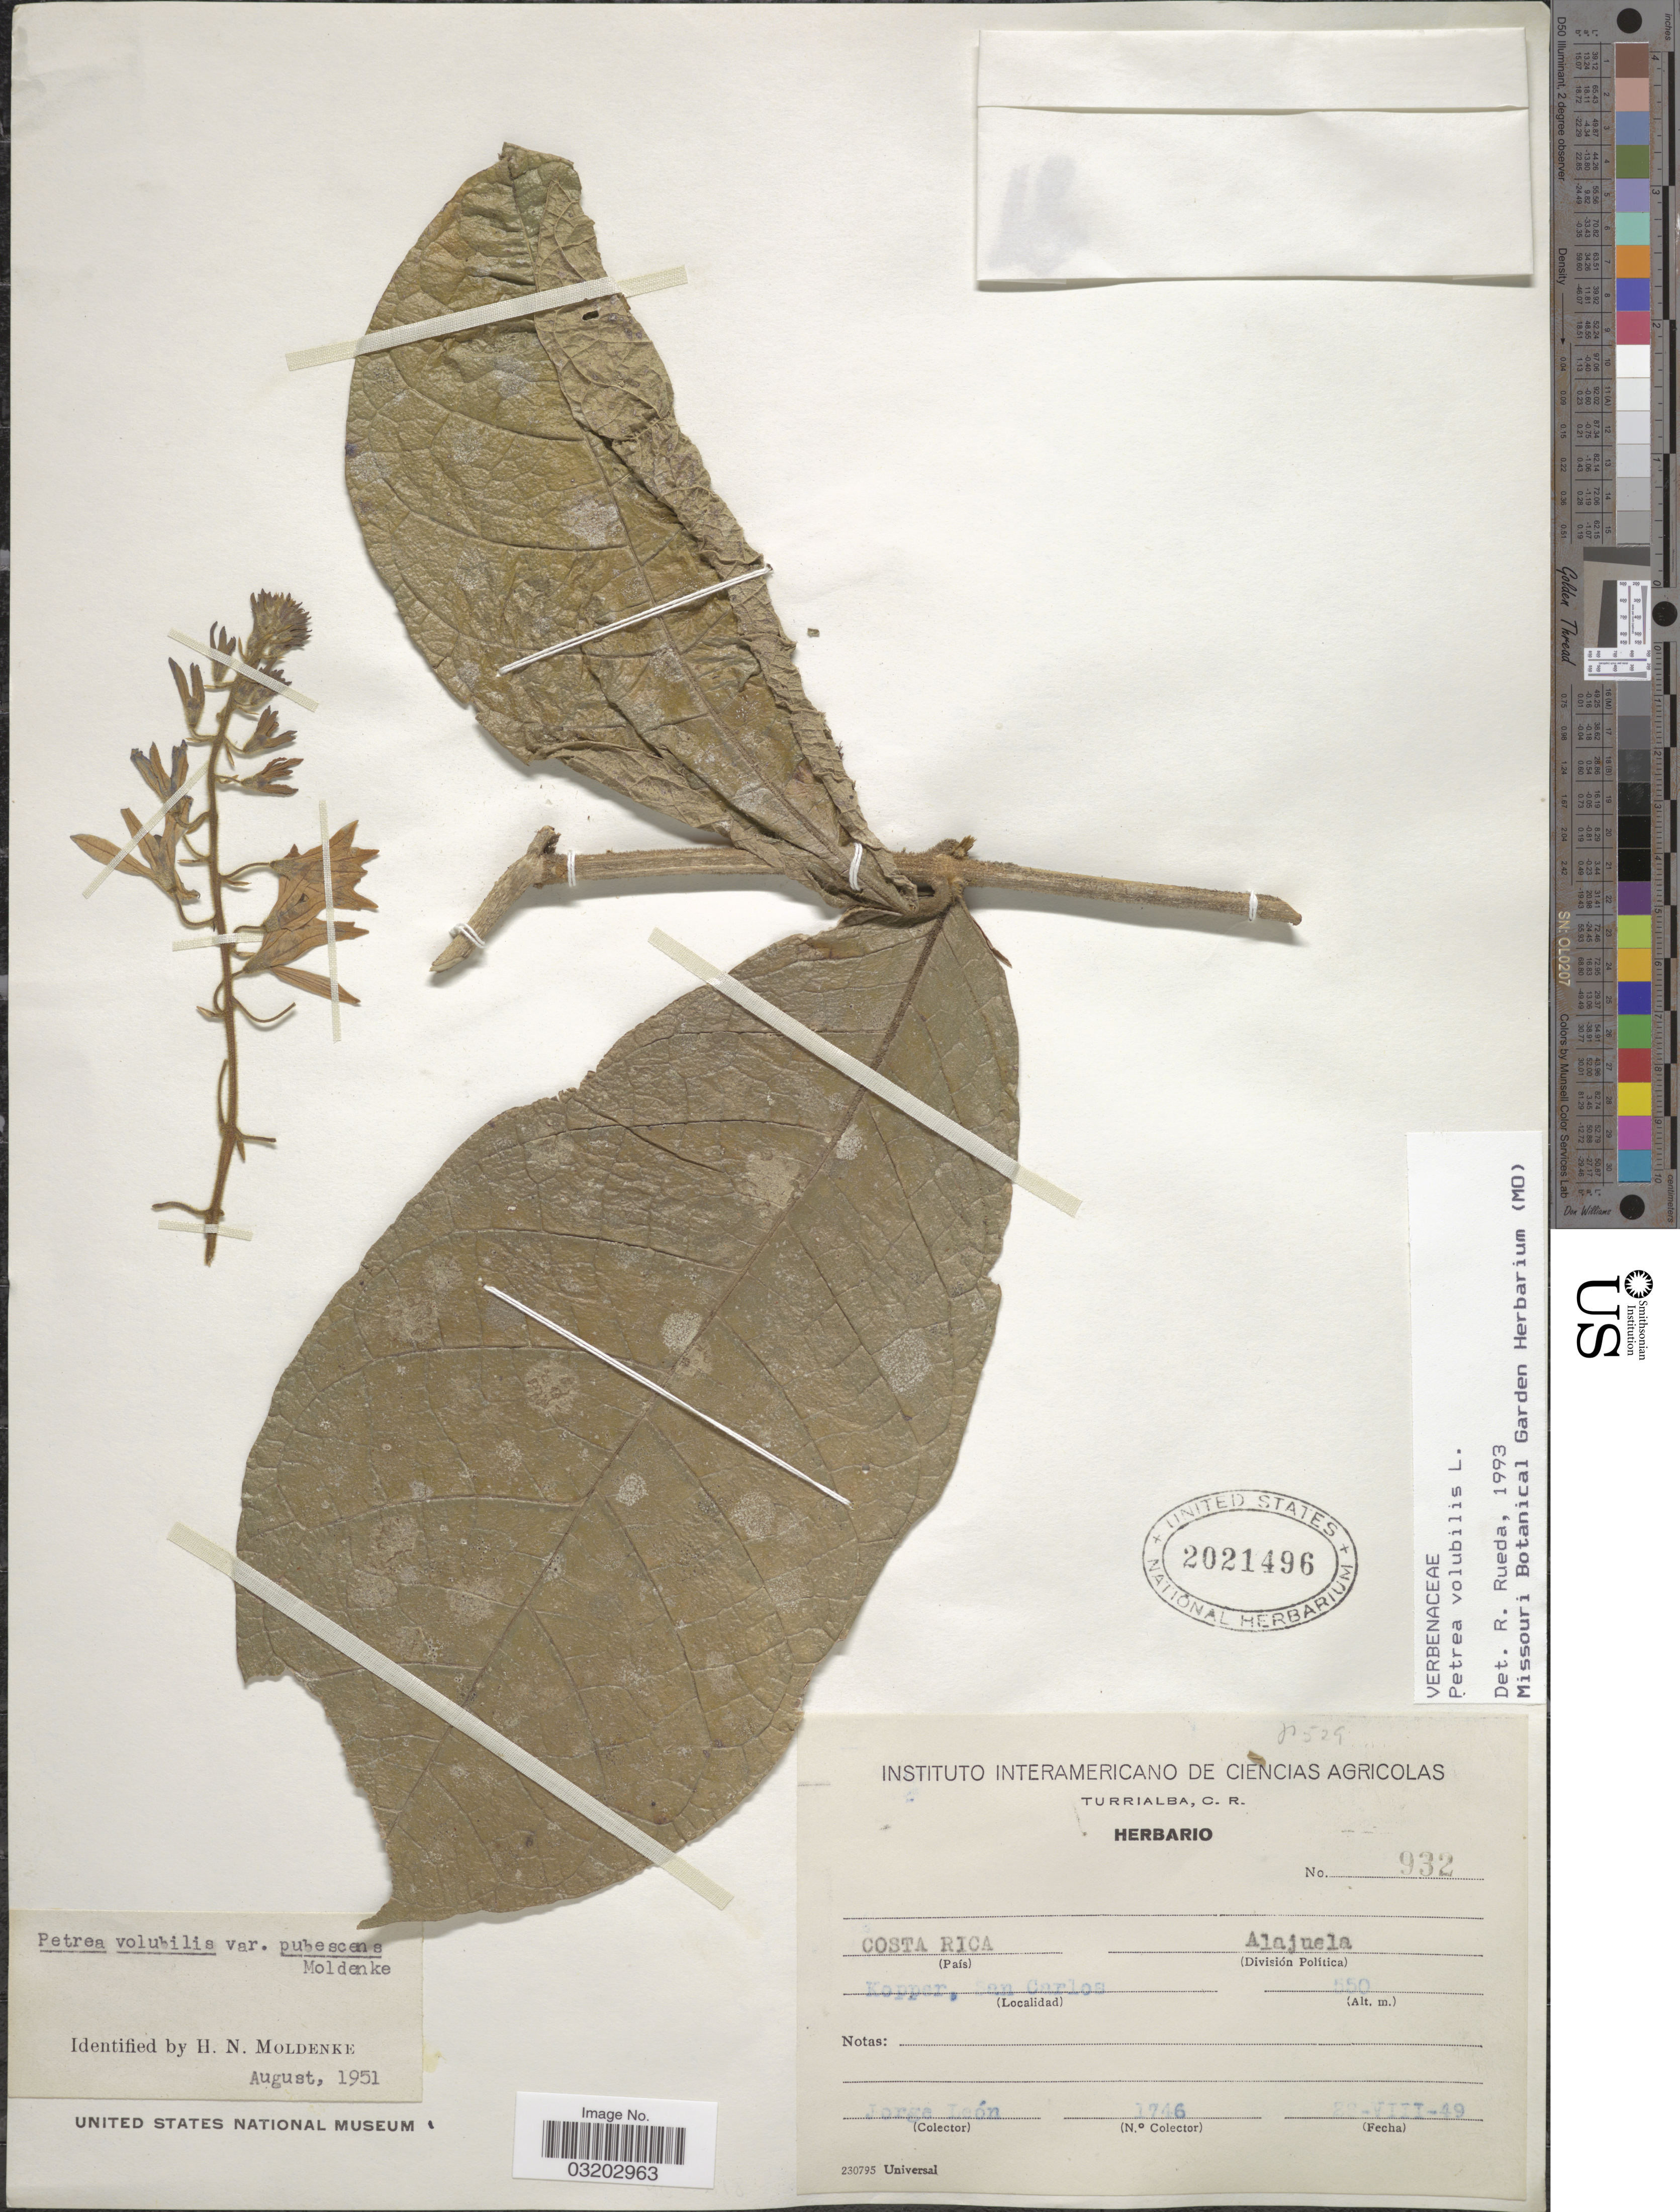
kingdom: Plantae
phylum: Tracheophyta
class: Magnoliopsida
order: Lamiales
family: Verbenaceae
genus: Petrea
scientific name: Petrea volubilis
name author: L.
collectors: J. León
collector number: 1746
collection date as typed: Transcribed d/m/y: 28/8/49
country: Costa Rica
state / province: Alajuela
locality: Kopper, San Carlos.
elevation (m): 550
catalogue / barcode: US 2021496